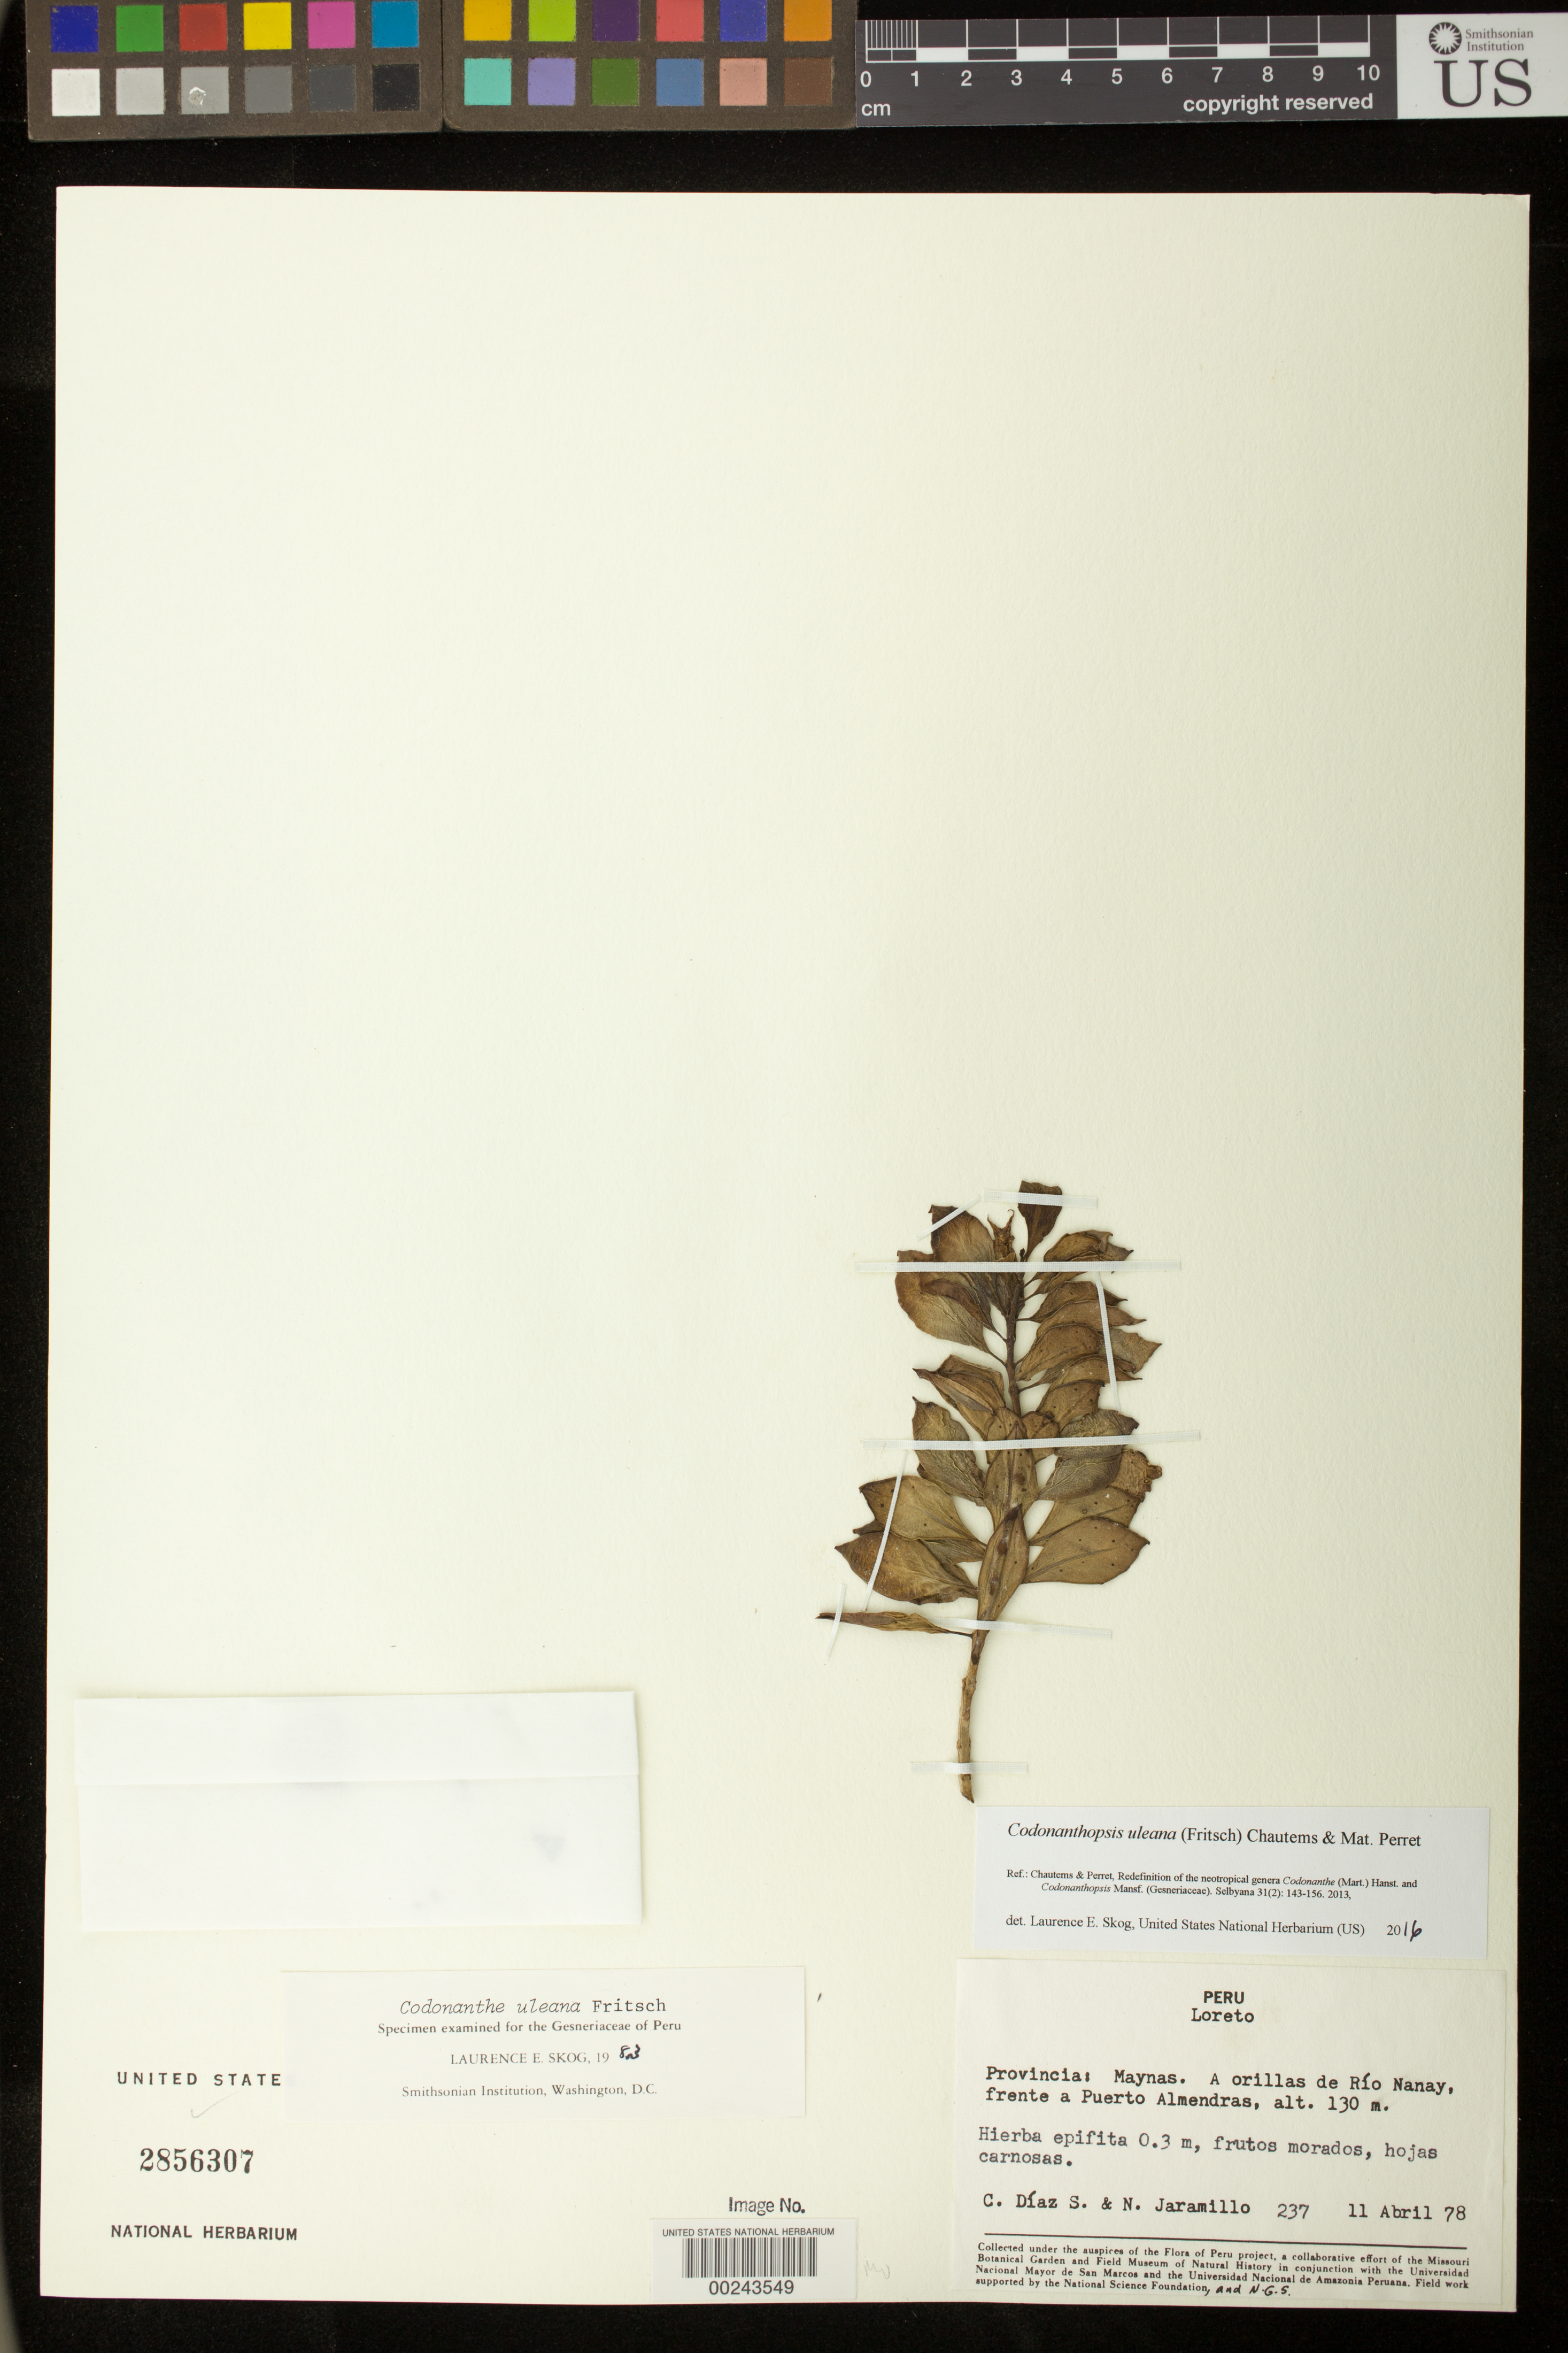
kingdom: Plantae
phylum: Tracheophyta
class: Magnoliopsida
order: Lamiales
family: Gesneriaceae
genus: Codonanthopsis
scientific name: Codonanthopsis uleana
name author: (Fritsch) Chautems & Mat.Perret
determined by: Skog, Laurence E.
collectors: C. Díaz S. & N. Jaramillo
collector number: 237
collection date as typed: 11 Apr 1978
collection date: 1978-04-11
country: Peru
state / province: Loreto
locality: Prov. Maynas; banks of Rio Nanay, opposite Puerto Almendras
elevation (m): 130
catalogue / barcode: US 2856307